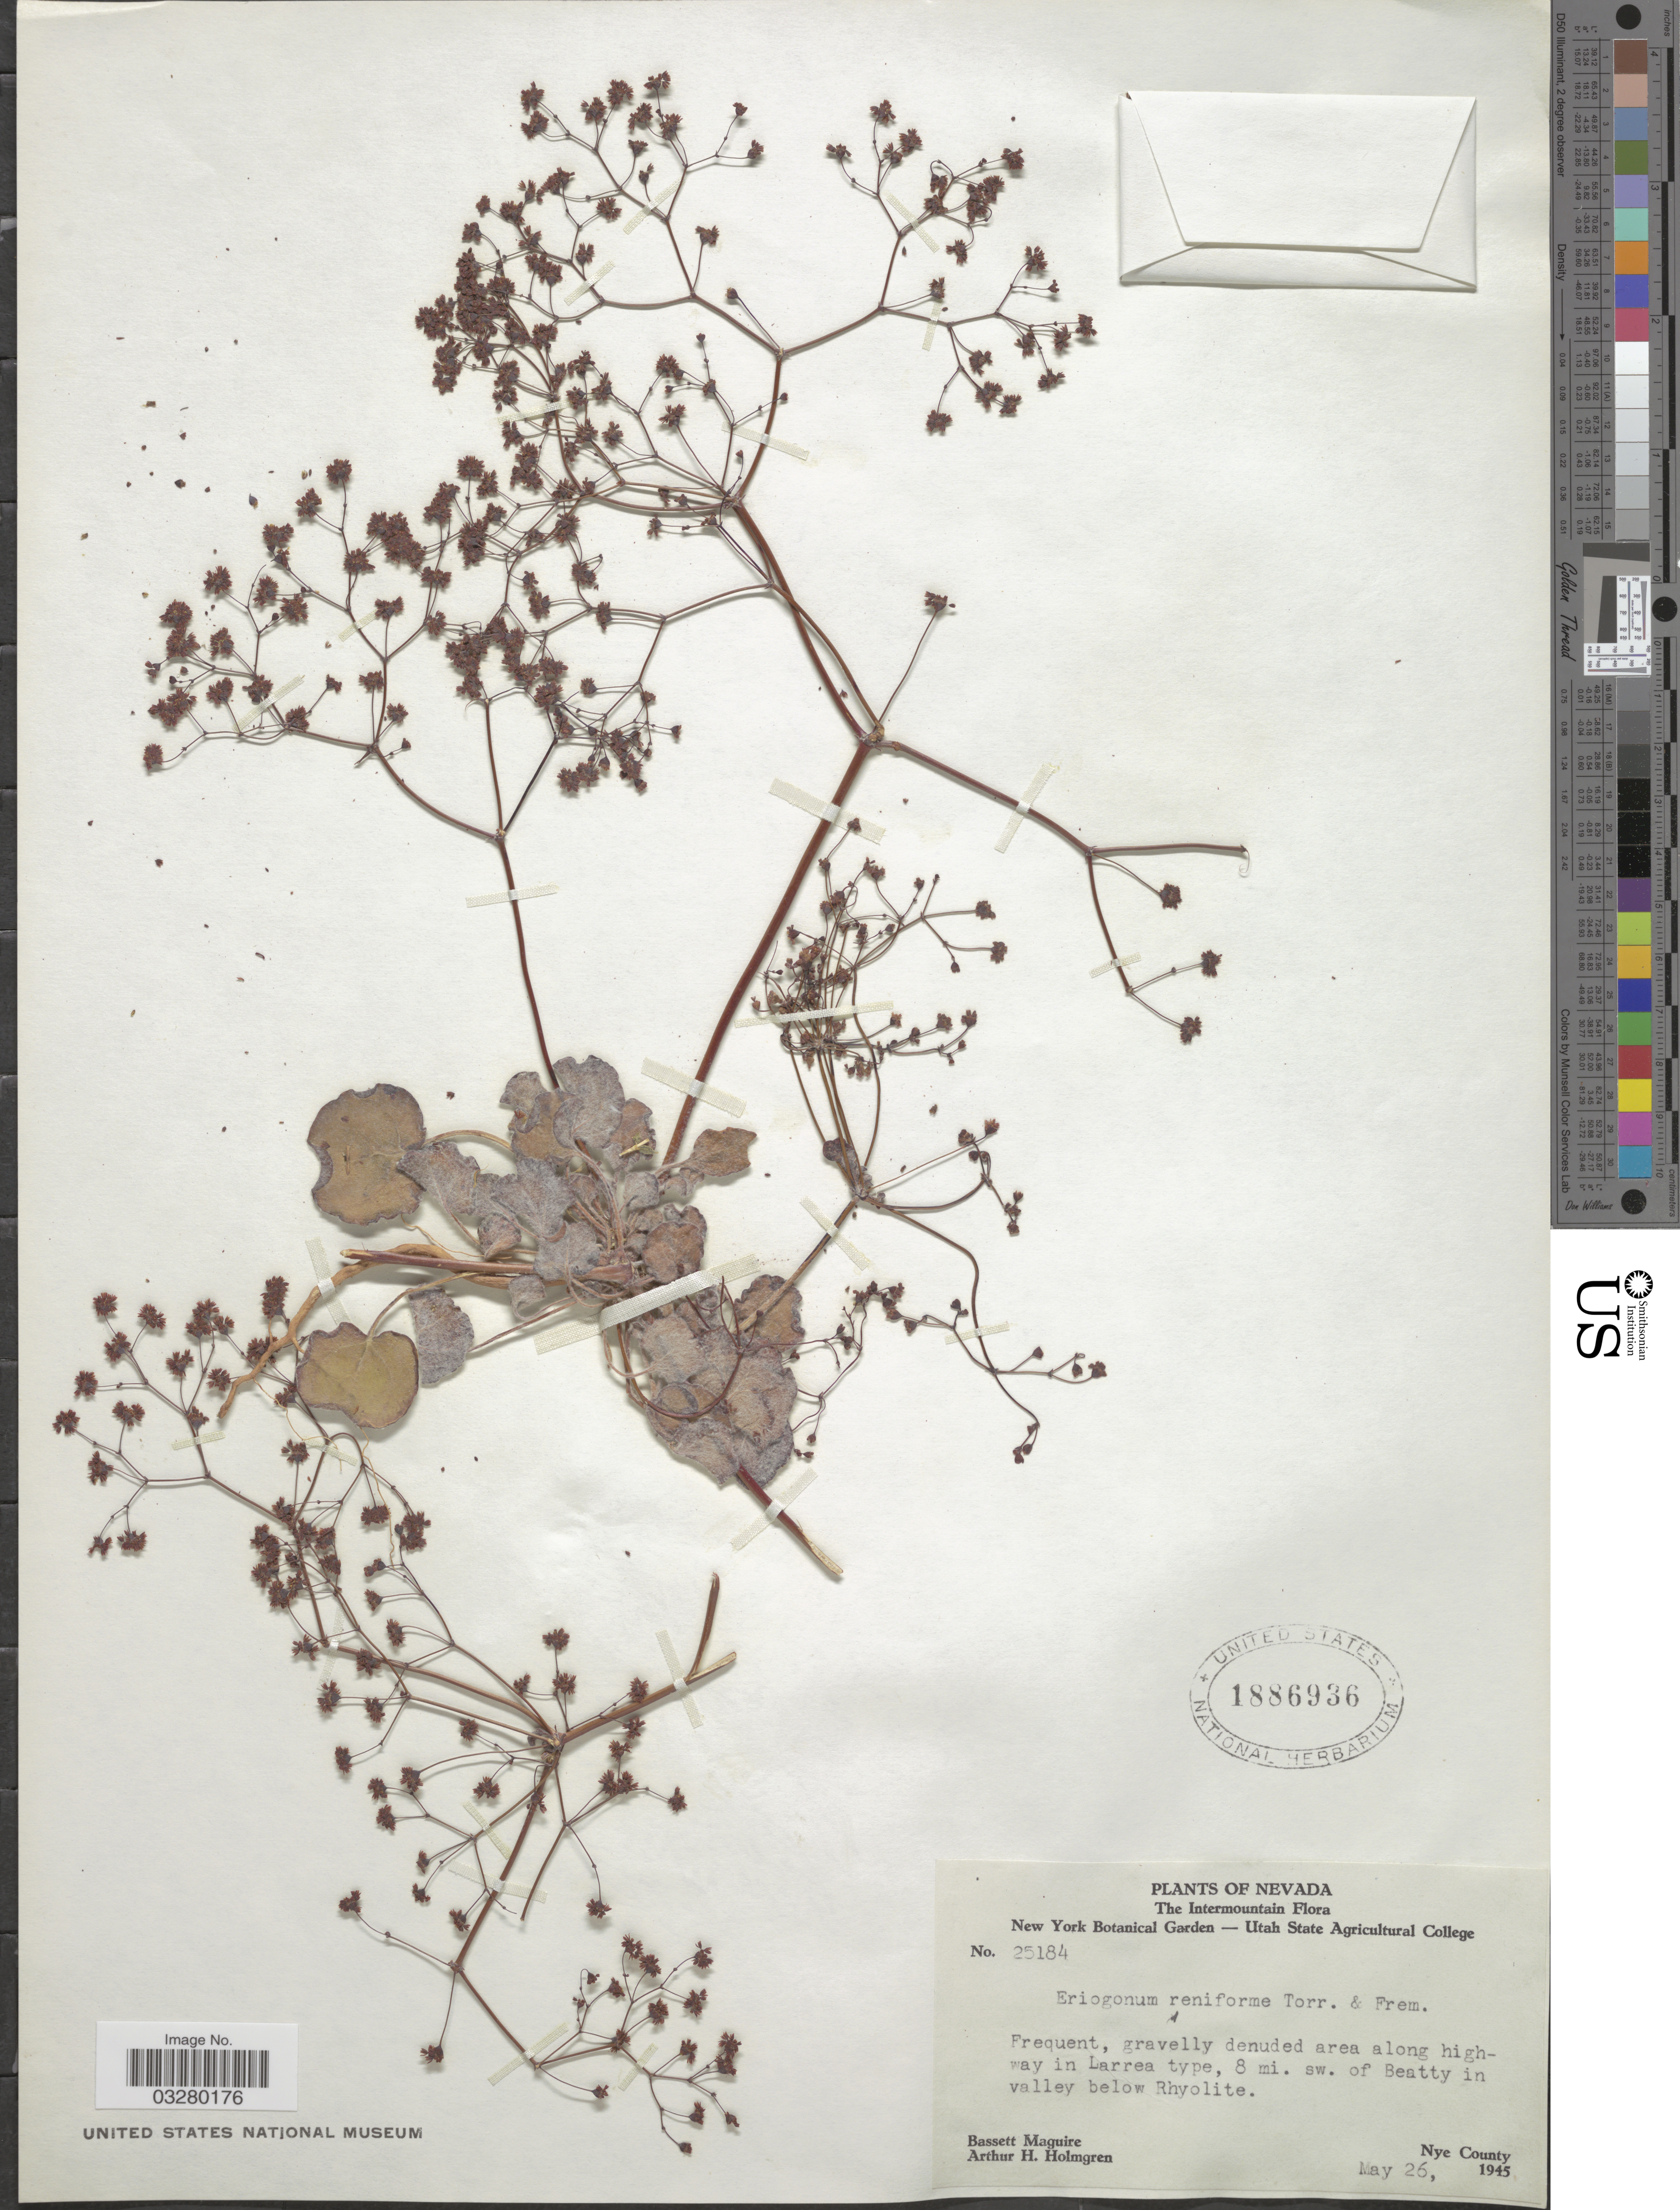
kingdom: Plantae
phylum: Tracheophyta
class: Magnoliopsida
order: Caryophyllales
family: Polygonaceae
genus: Eriogonum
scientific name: Eriogonum reniforme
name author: Torr. & Frém.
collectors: B. Maguire & A. H. Holmgren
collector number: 25184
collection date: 1945-05-26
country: United States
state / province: Nevada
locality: Intermountain. Area along highway in Larrea type, 8 mi. sw. of Beatty in valley below Rhyolite. Nye County.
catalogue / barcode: US 1886936